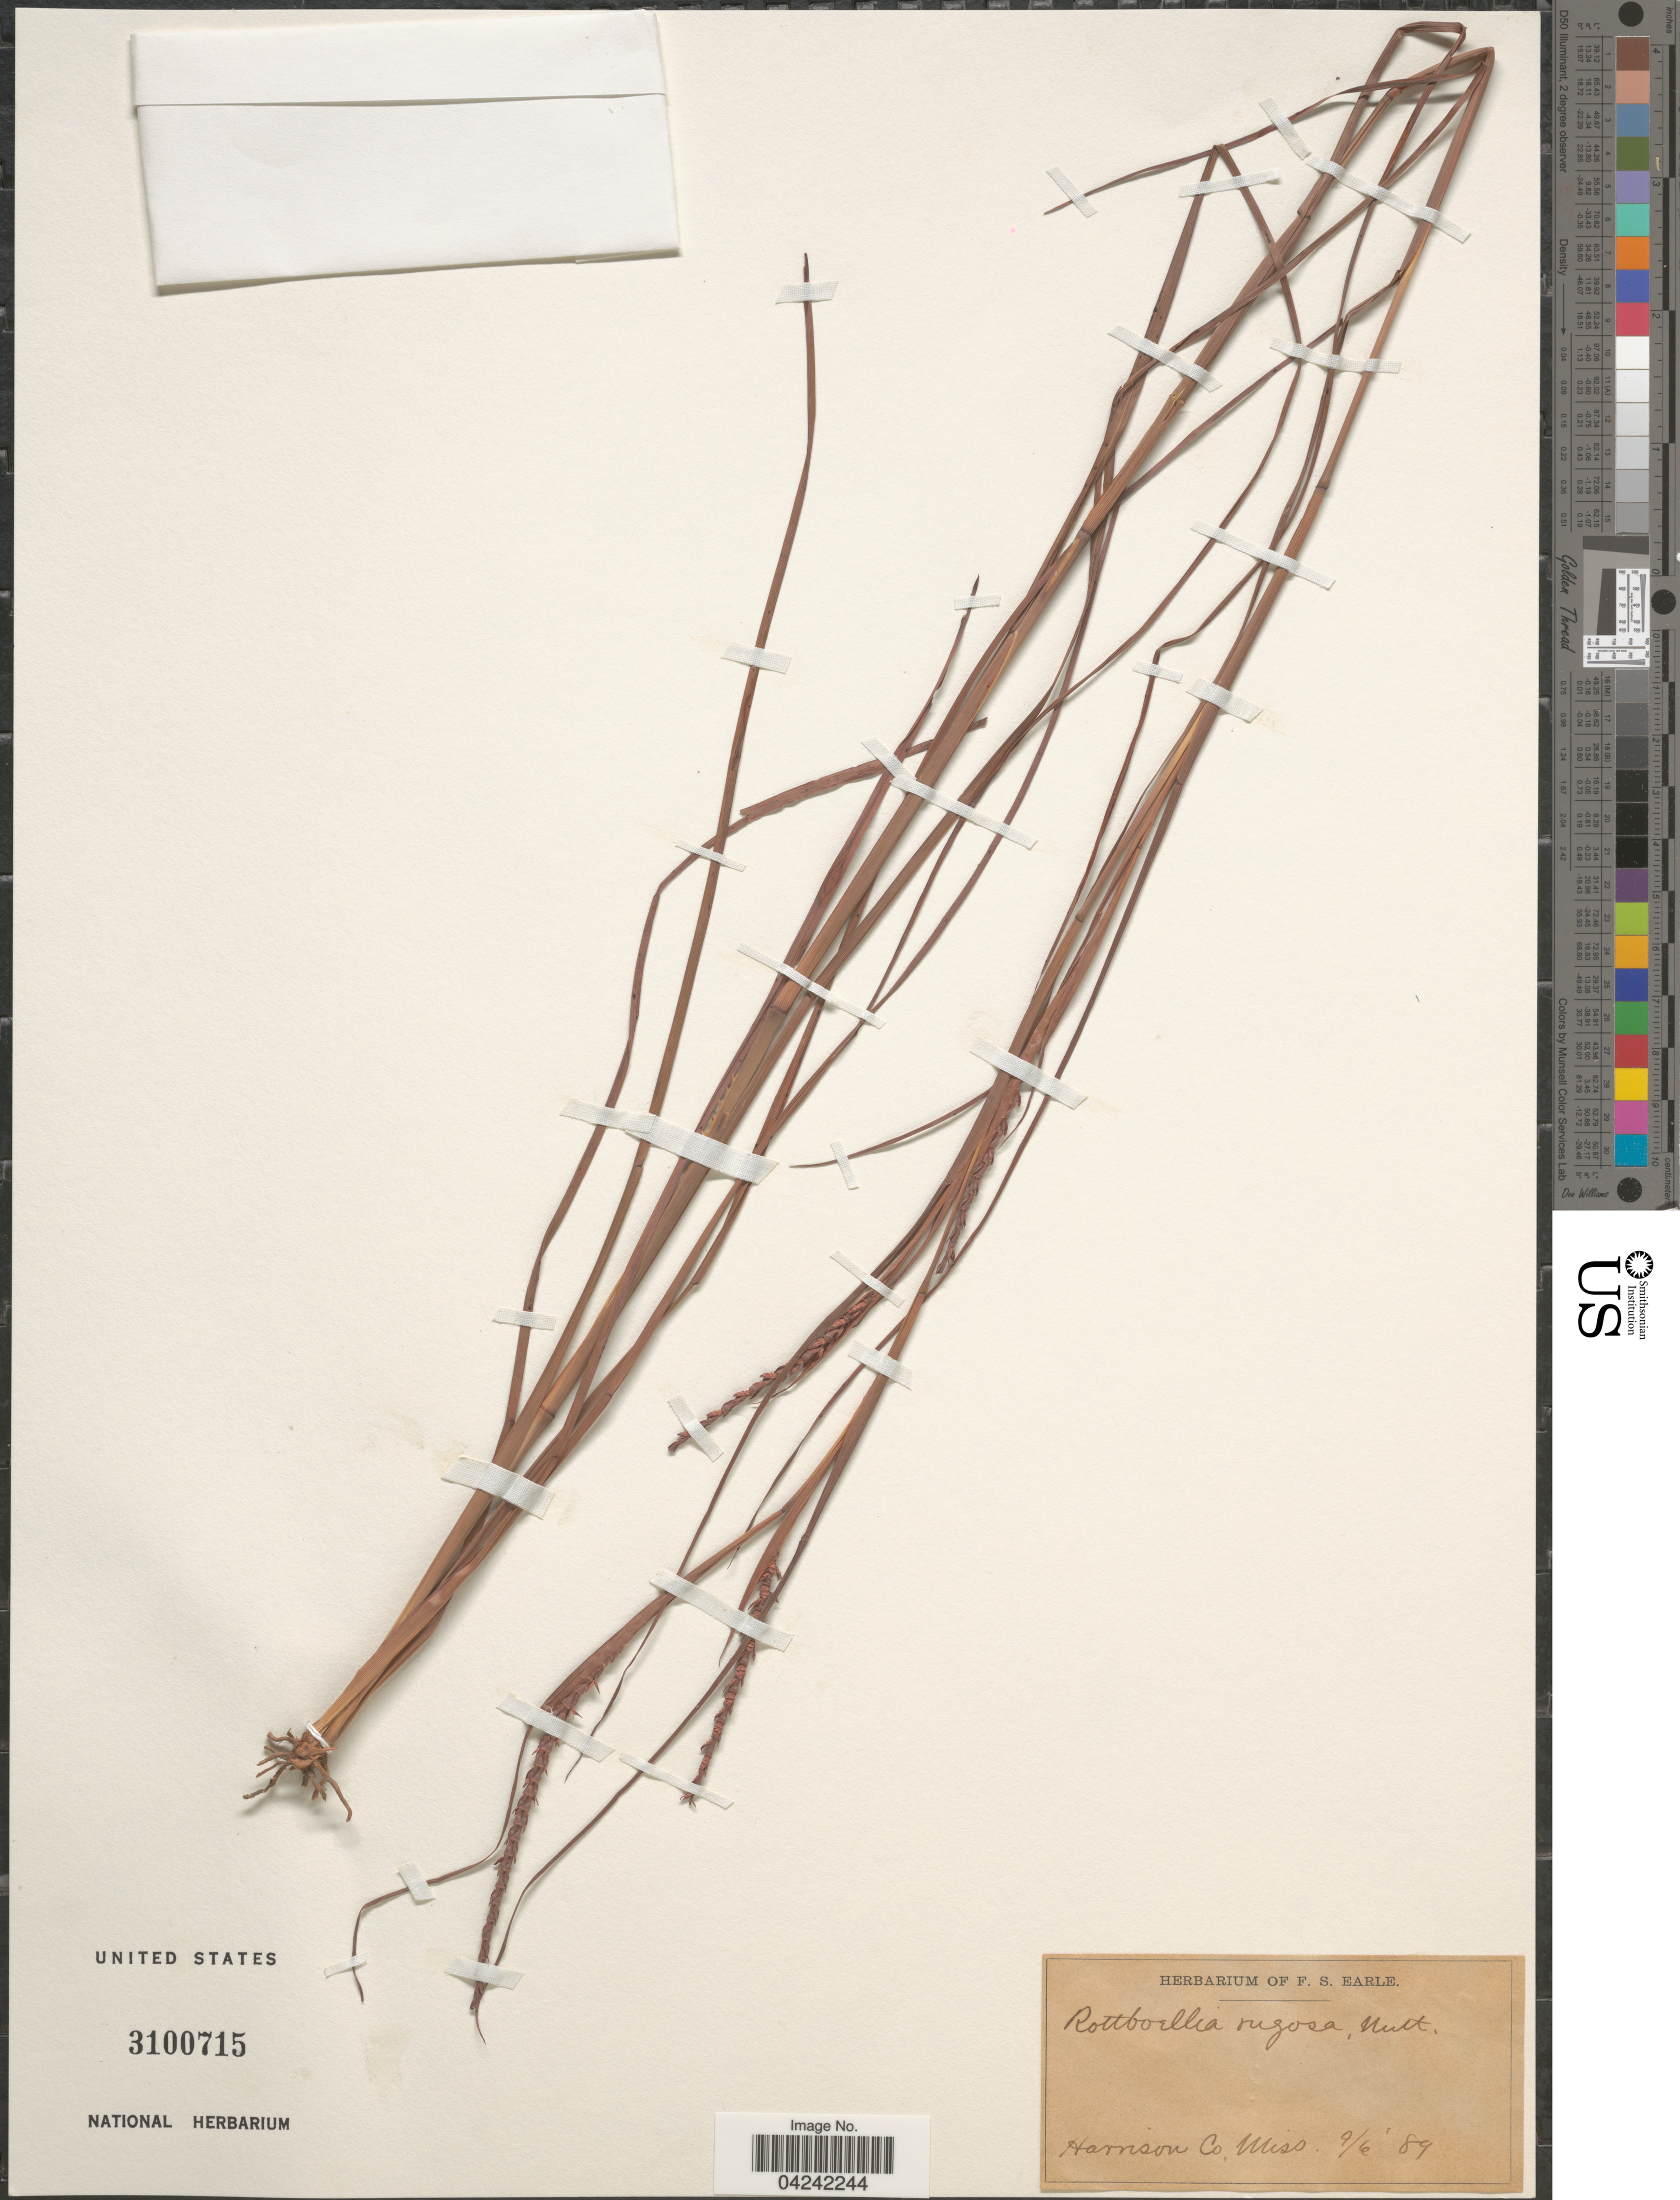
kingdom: Plantae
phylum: Tracheophyta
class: Liliopsida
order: Poales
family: Poaceae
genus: Rottboellia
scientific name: Rottboellia cochinchinensis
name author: (Lour.) Clayton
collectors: Ex herb. F. S. Earle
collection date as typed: Transcribed d/m/y: 9/6/89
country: United States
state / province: Mississippi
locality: Harrison Co.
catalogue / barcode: US 3100715